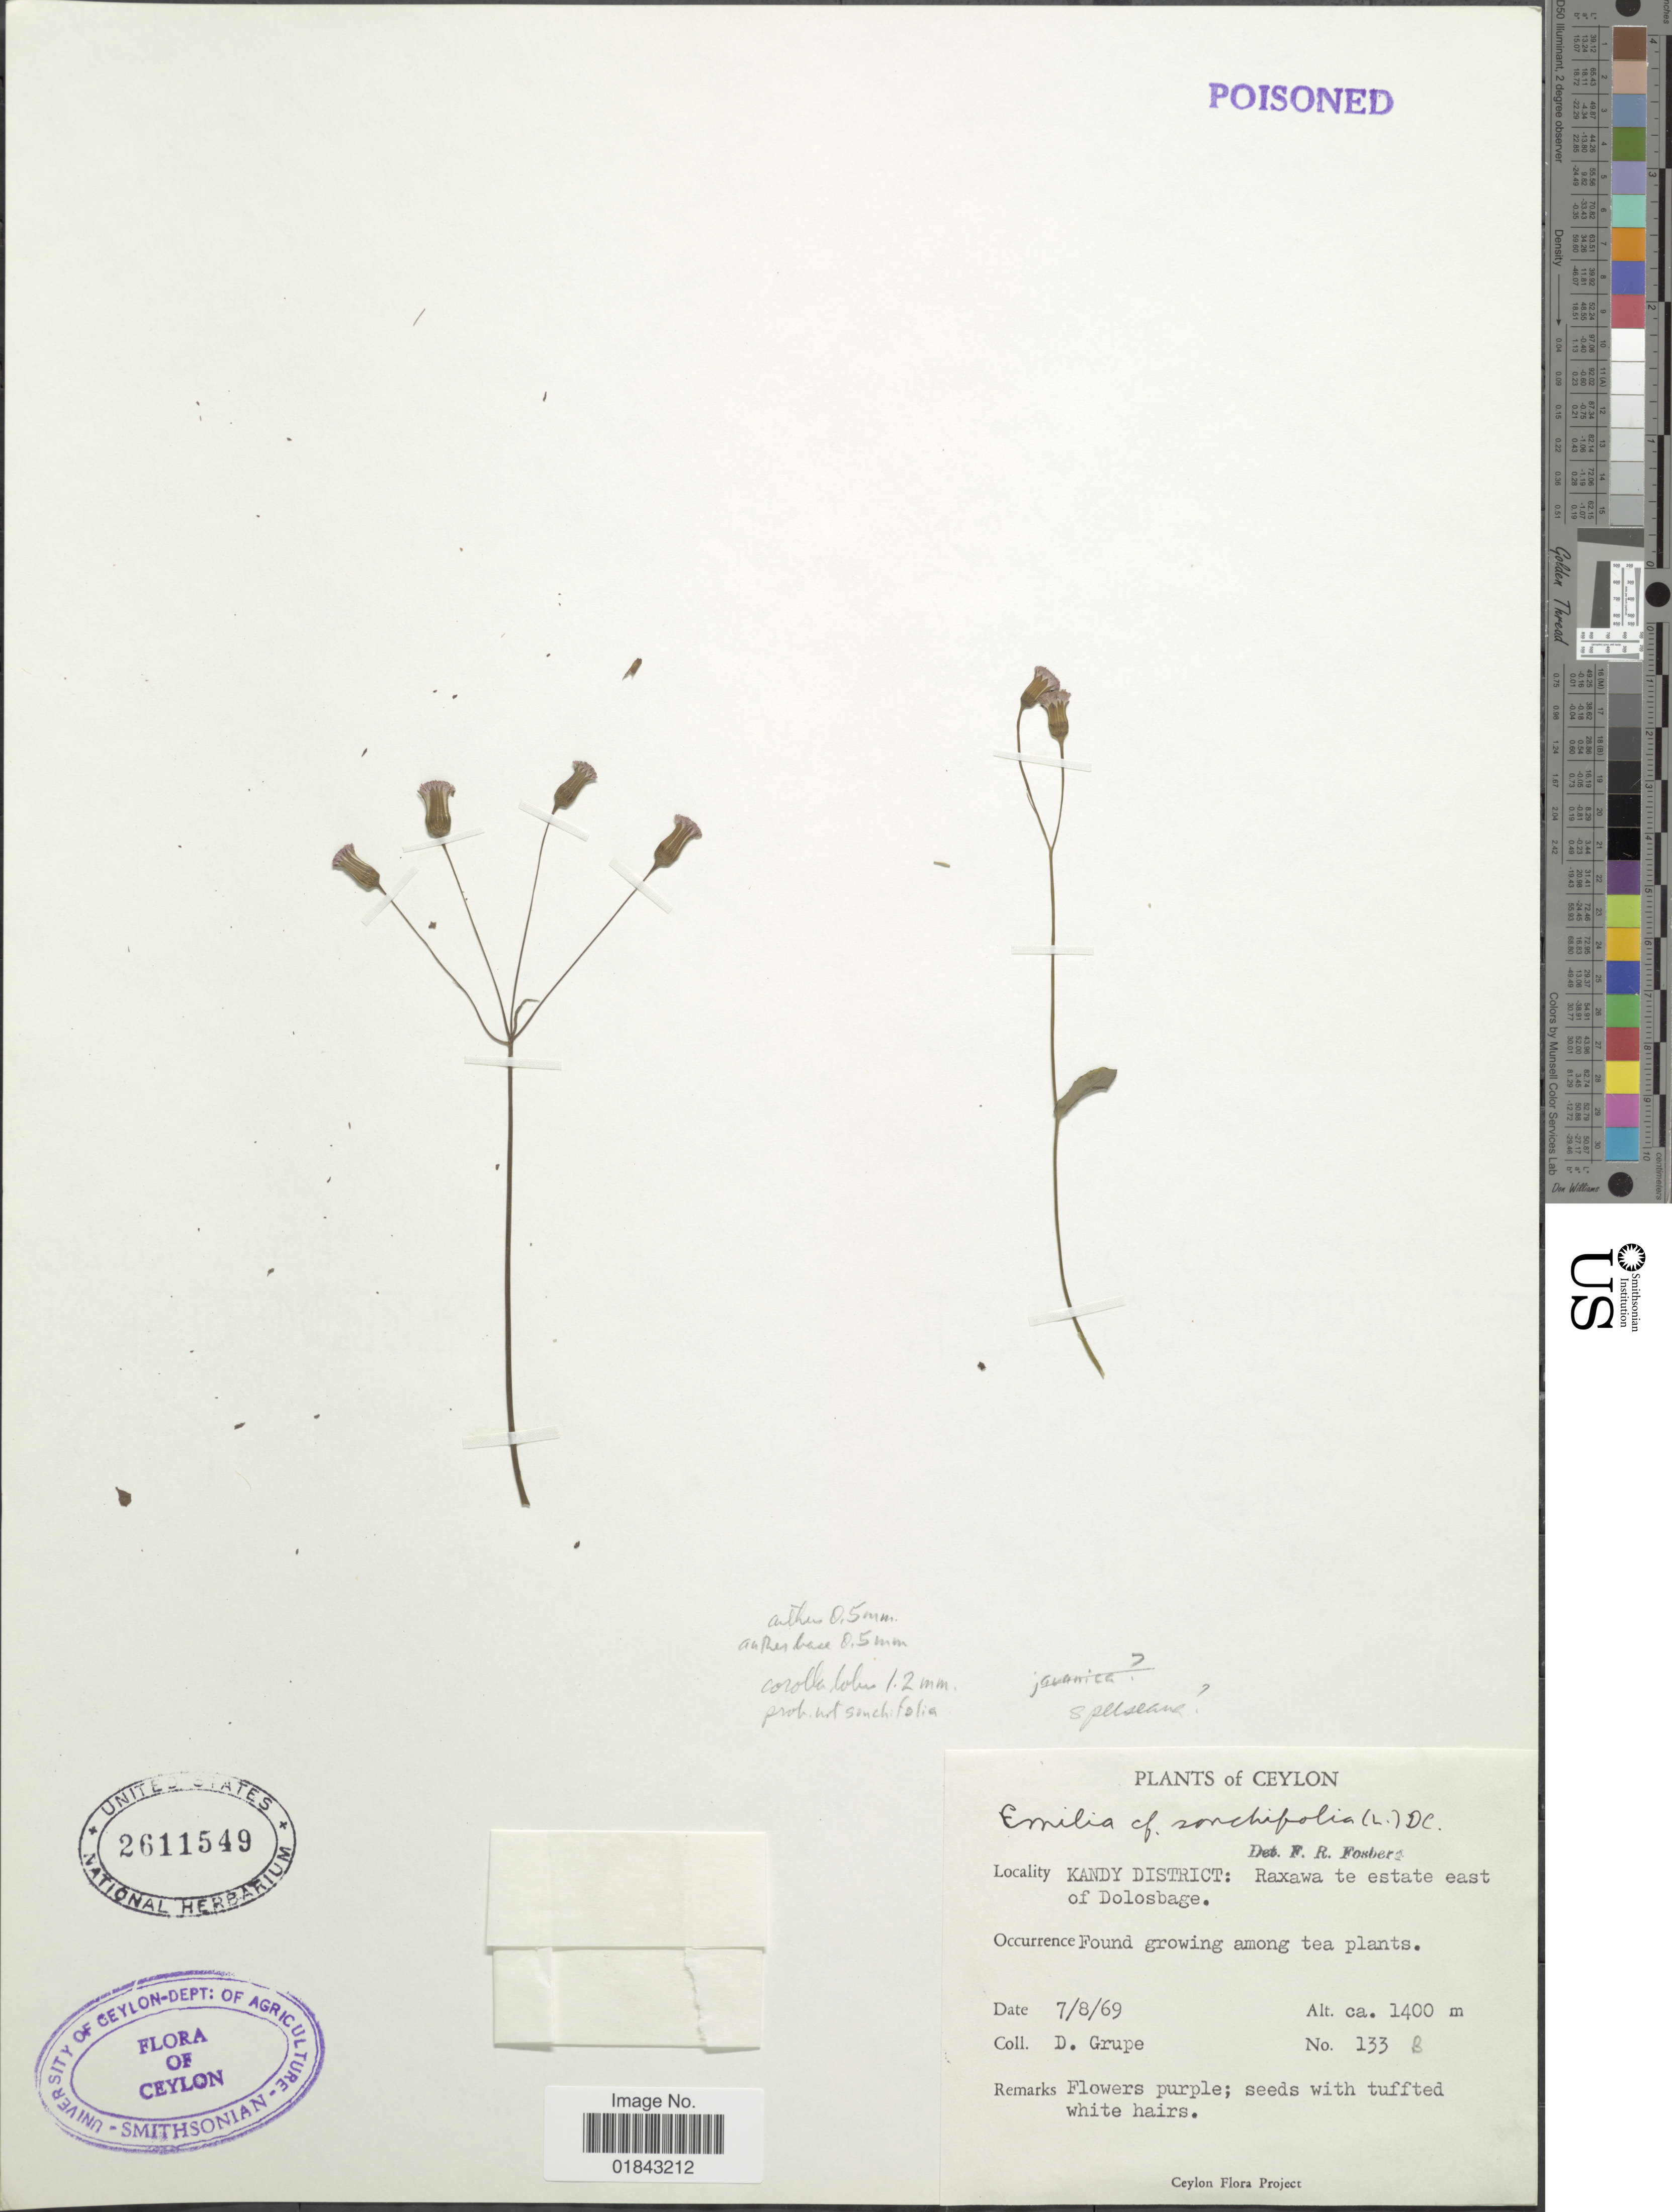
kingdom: Plantae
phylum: Tracheophyta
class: Magnoliopsida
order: Asterales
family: Asteraceae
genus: Emilia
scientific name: Emilia sp.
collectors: D. Grupe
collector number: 133B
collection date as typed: Transcribed d/m/y: 7/8/69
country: Sri Lanka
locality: Ceylon, Kandy District: Raxawa to estate east of Dolosbage, found growing among tea plants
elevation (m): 1400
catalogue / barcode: US 2611549